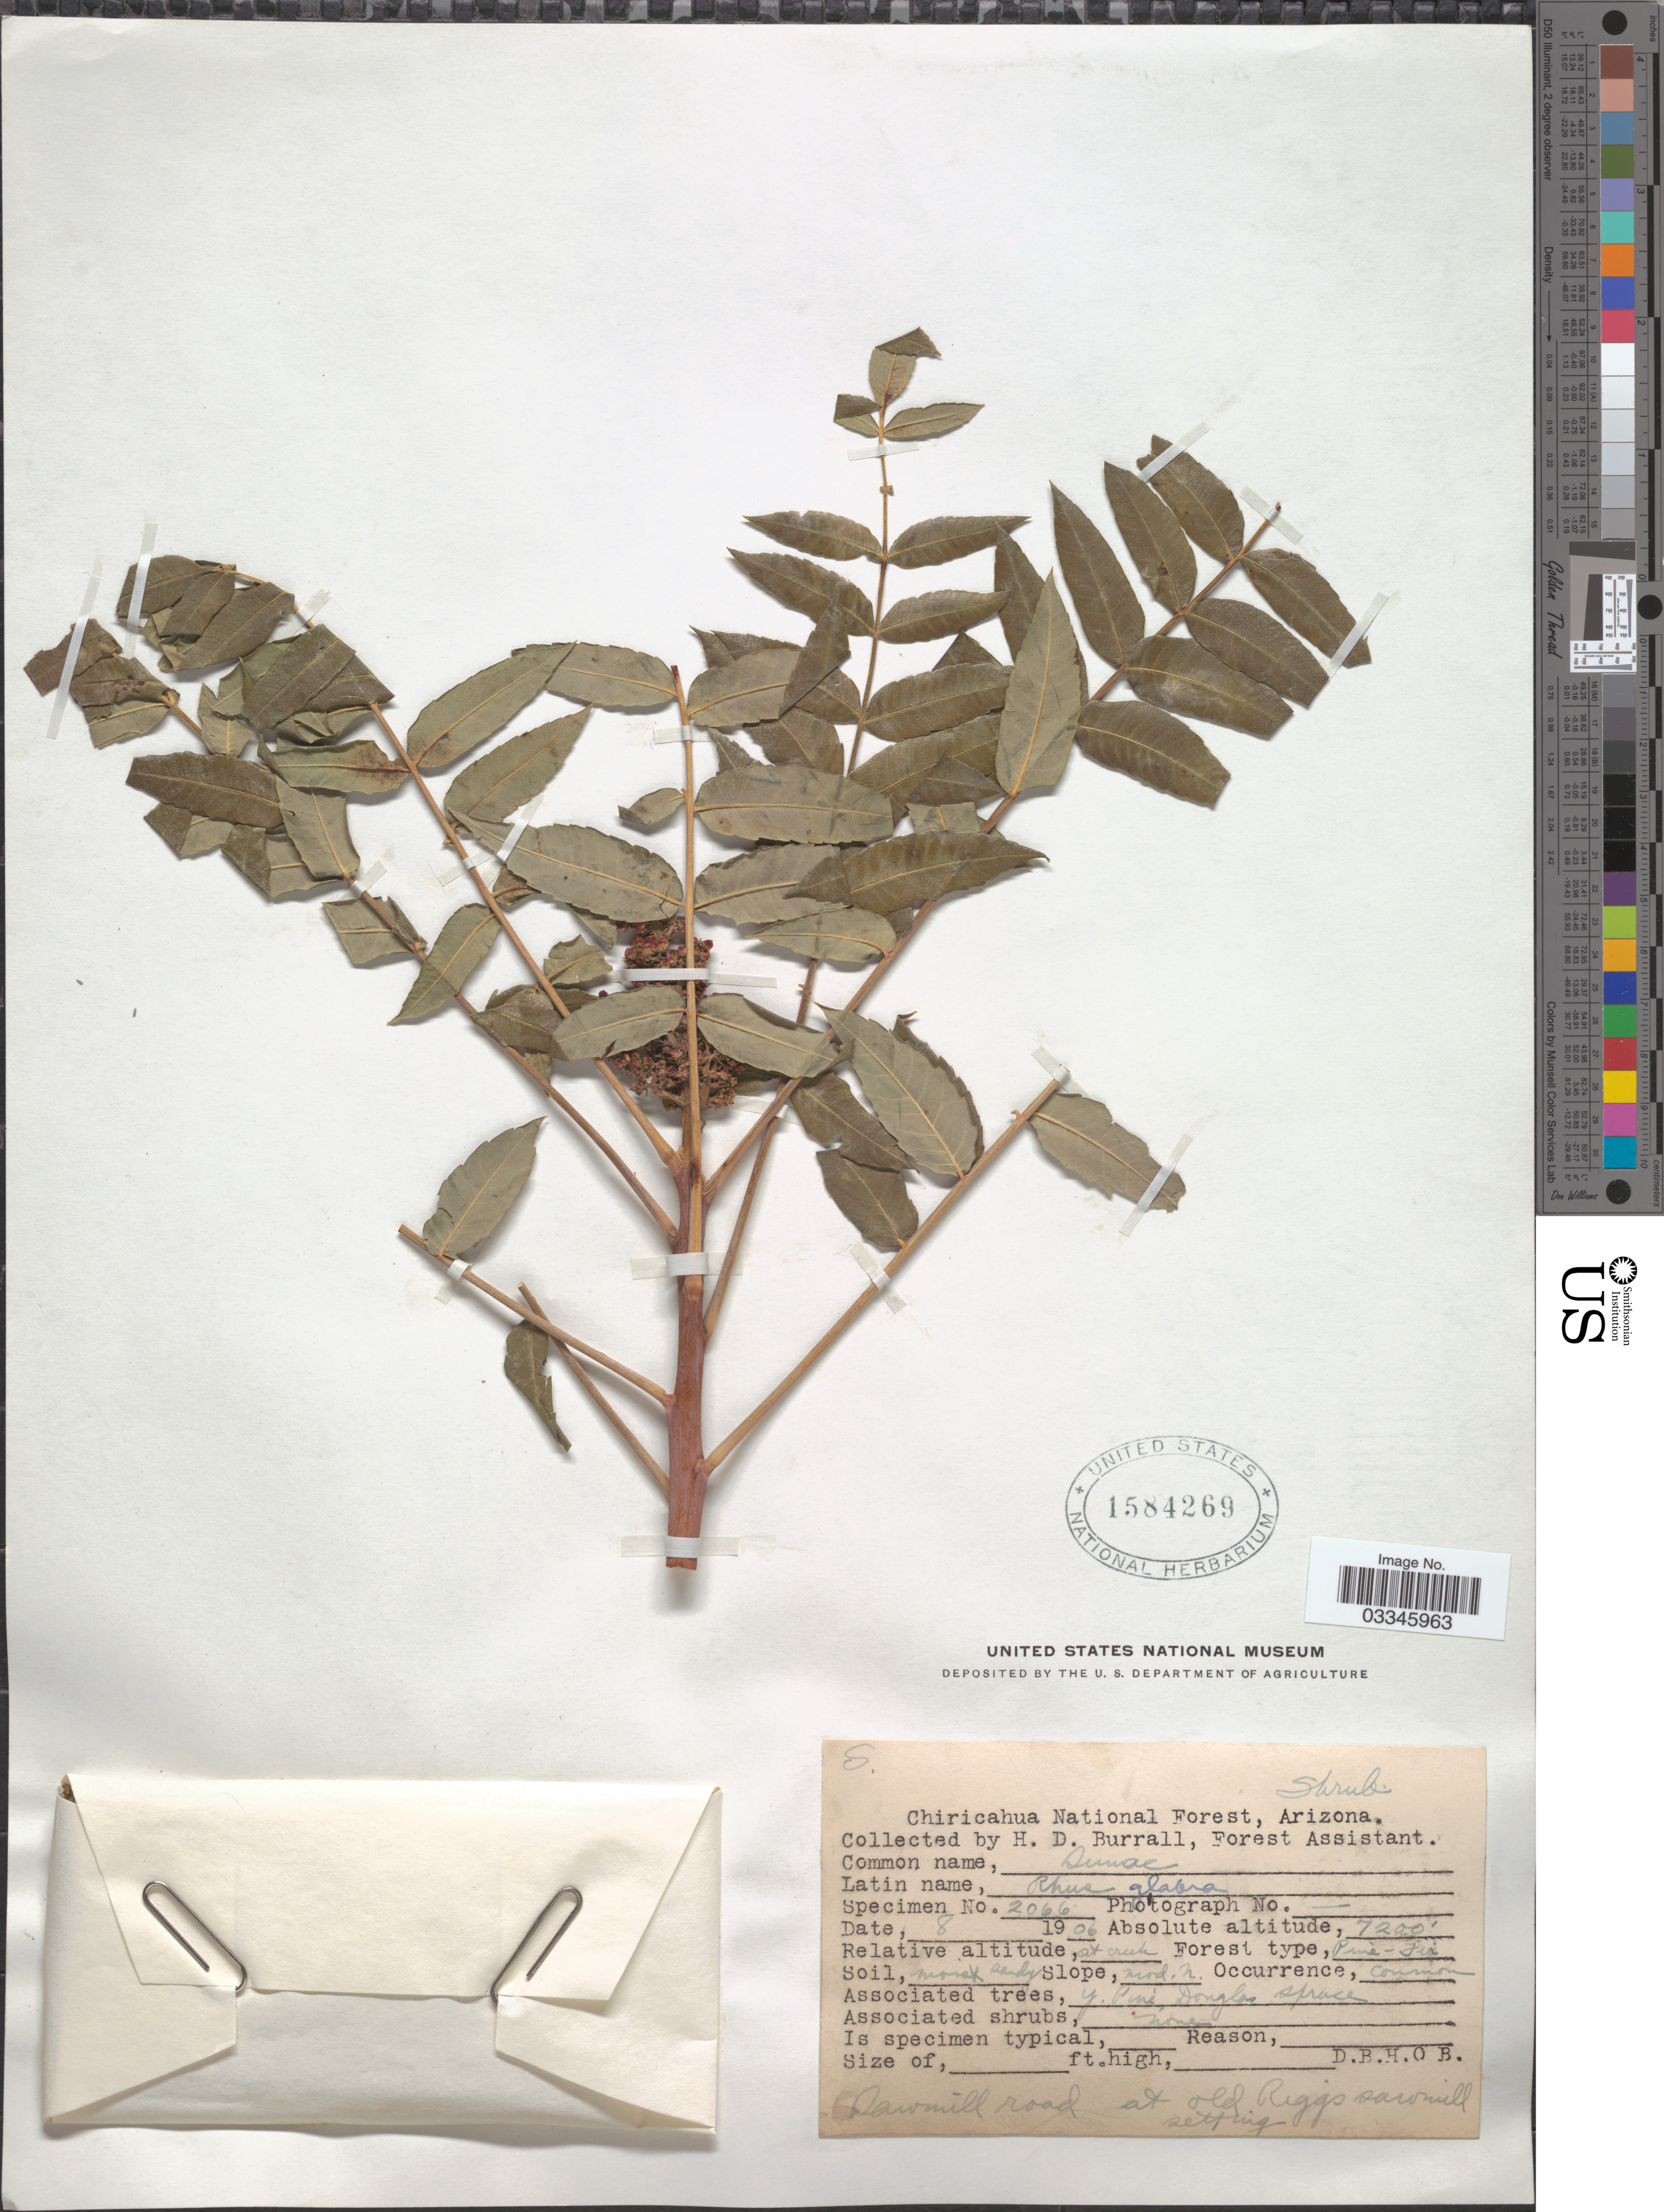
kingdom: Plantae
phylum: Tracheophyta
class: Magnoliopsida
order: Sapindales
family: Anacardiaceae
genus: Rhus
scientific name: Rhus glabra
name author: L.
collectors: H. Burrall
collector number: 2066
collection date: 1906-08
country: United States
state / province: Arizona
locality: Chiricahua National Forest. Sawmill road at Old Riggs sawmill setting.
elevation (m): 2195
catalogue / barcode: US 1584269